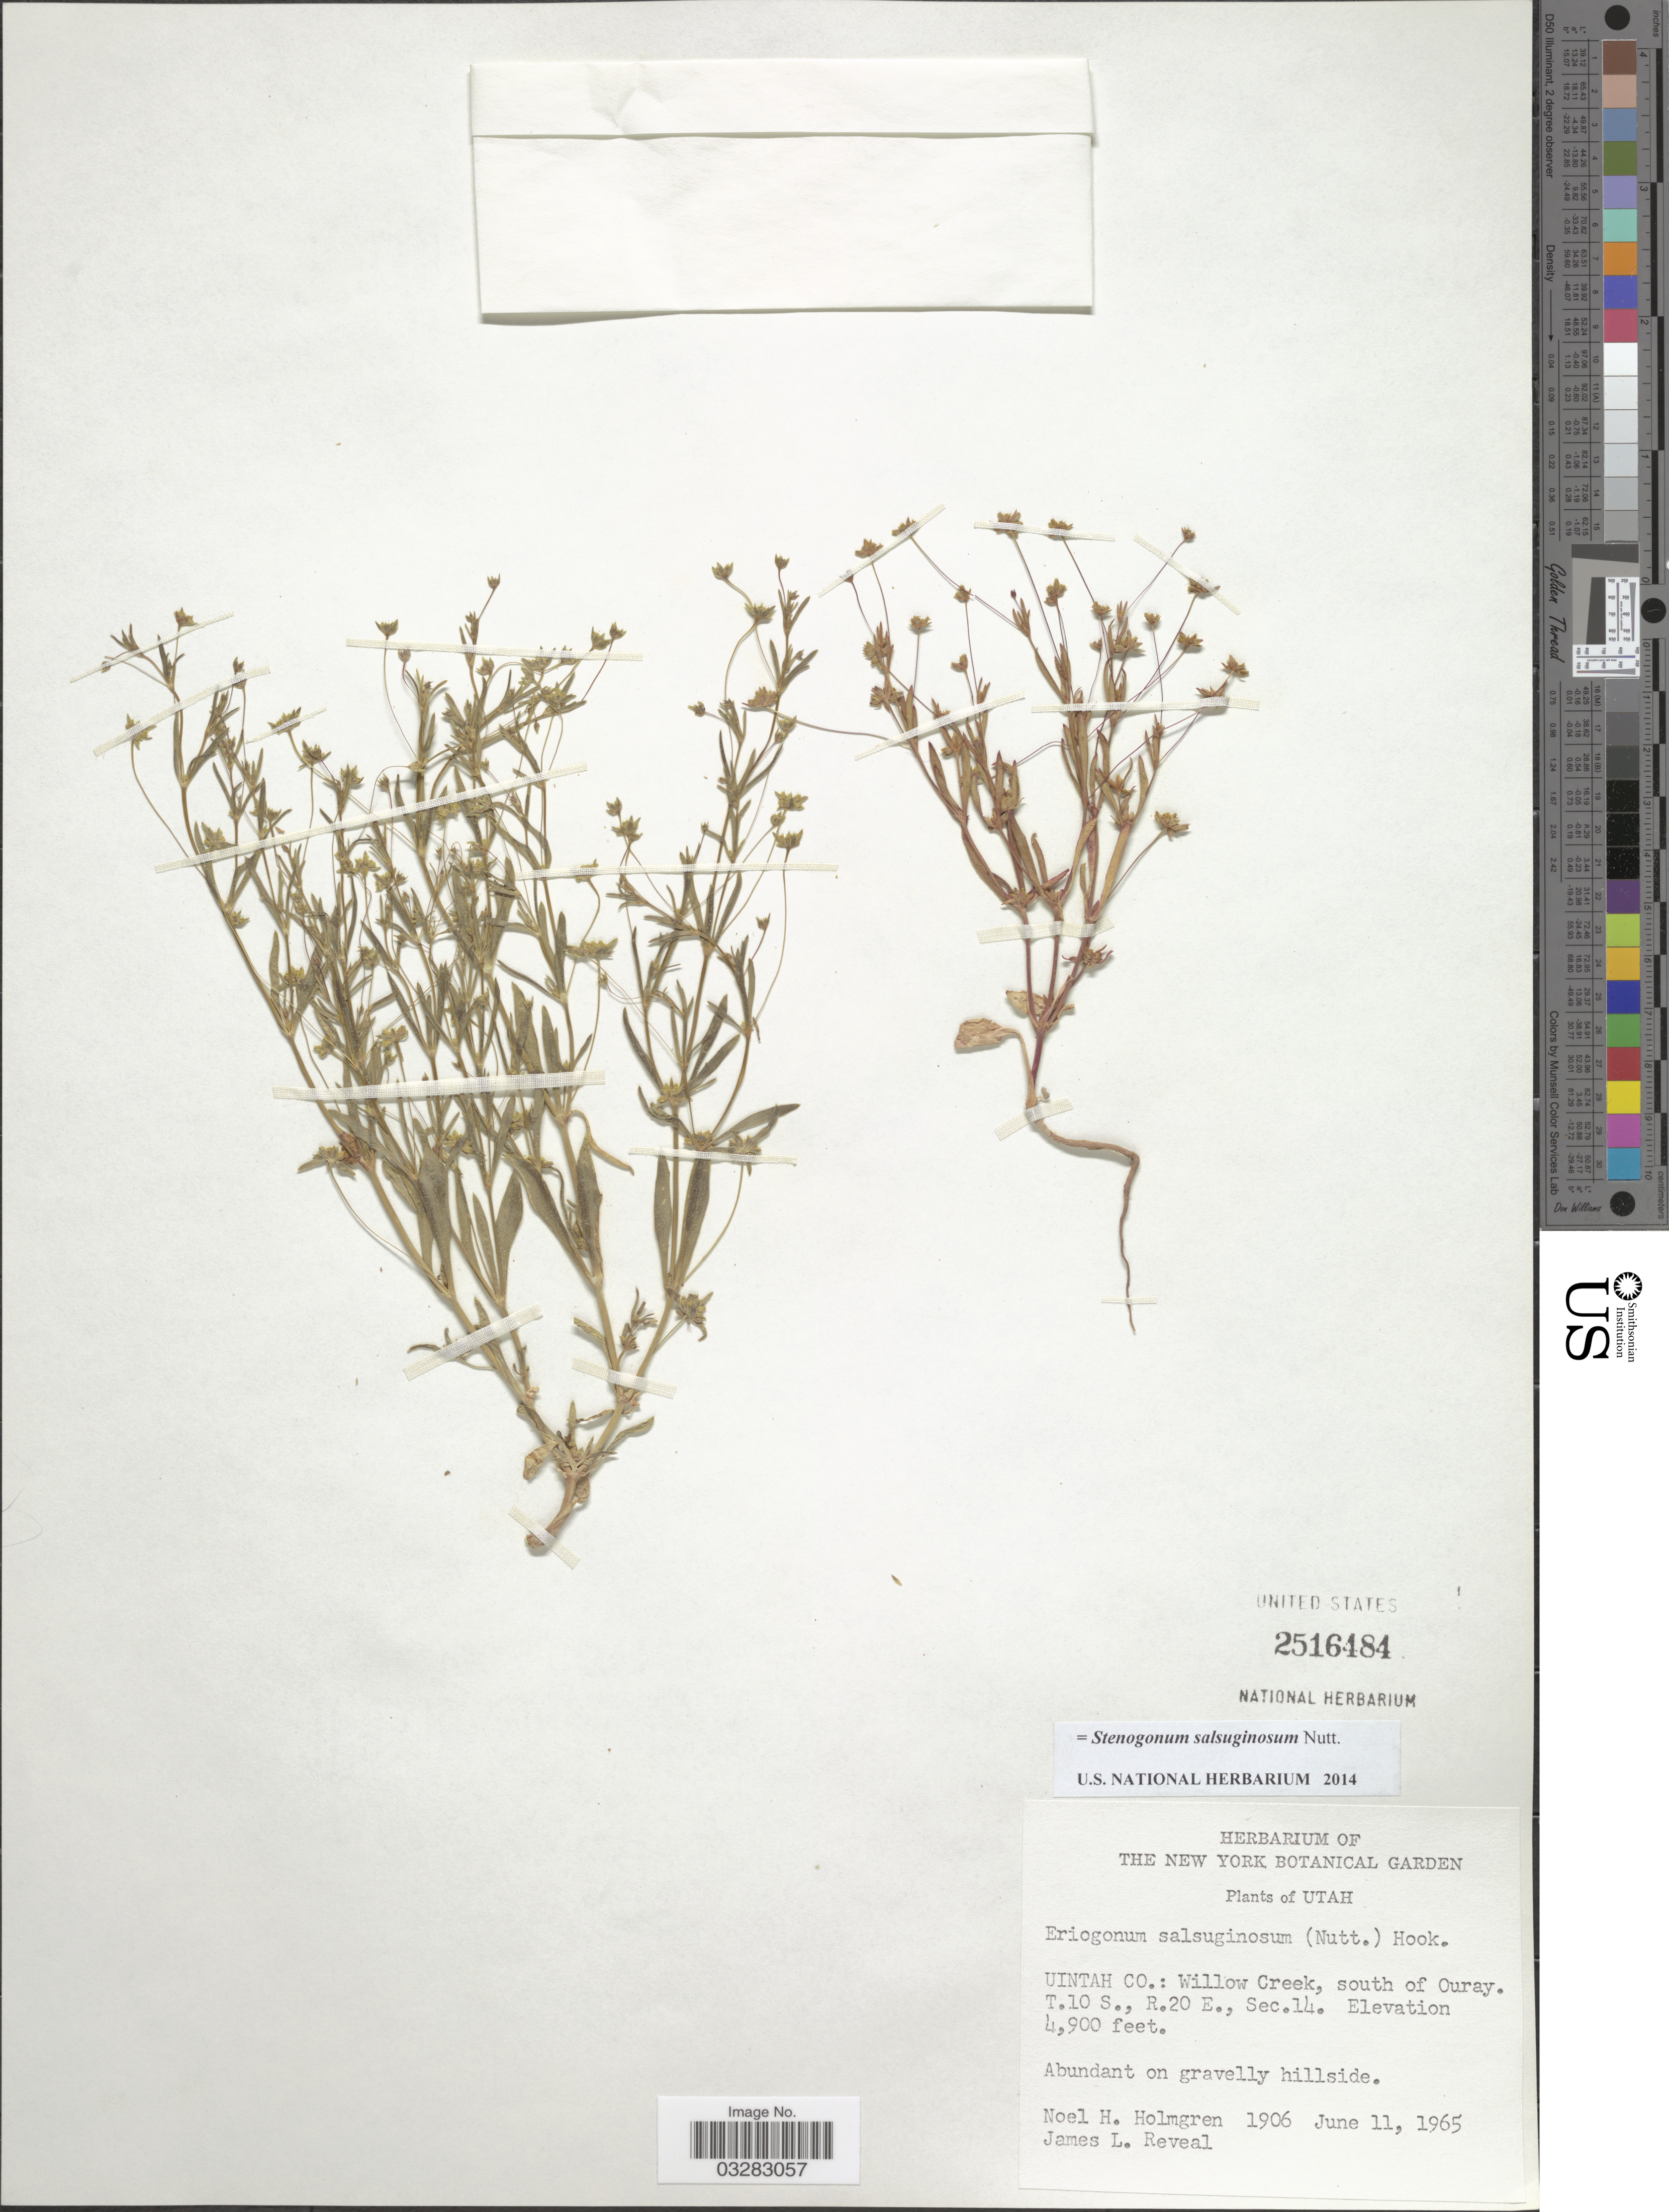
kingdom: Plantae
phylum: Tracheophyta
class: Magnoliopsida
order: Caryophyllales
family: Polygonaceae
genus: Stenogonum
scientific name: Stenogonum salsuginosum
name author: Nutt.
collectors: N. H. Holmgren & J. L. Reveal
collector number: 1906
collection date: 1965-06-11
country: United States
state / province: Utah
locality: Uintah Co.: Willow Creek, south of Ouray. T.10 S., R.20 E., Sec.14.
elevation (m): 1494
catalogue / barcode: US 2516484